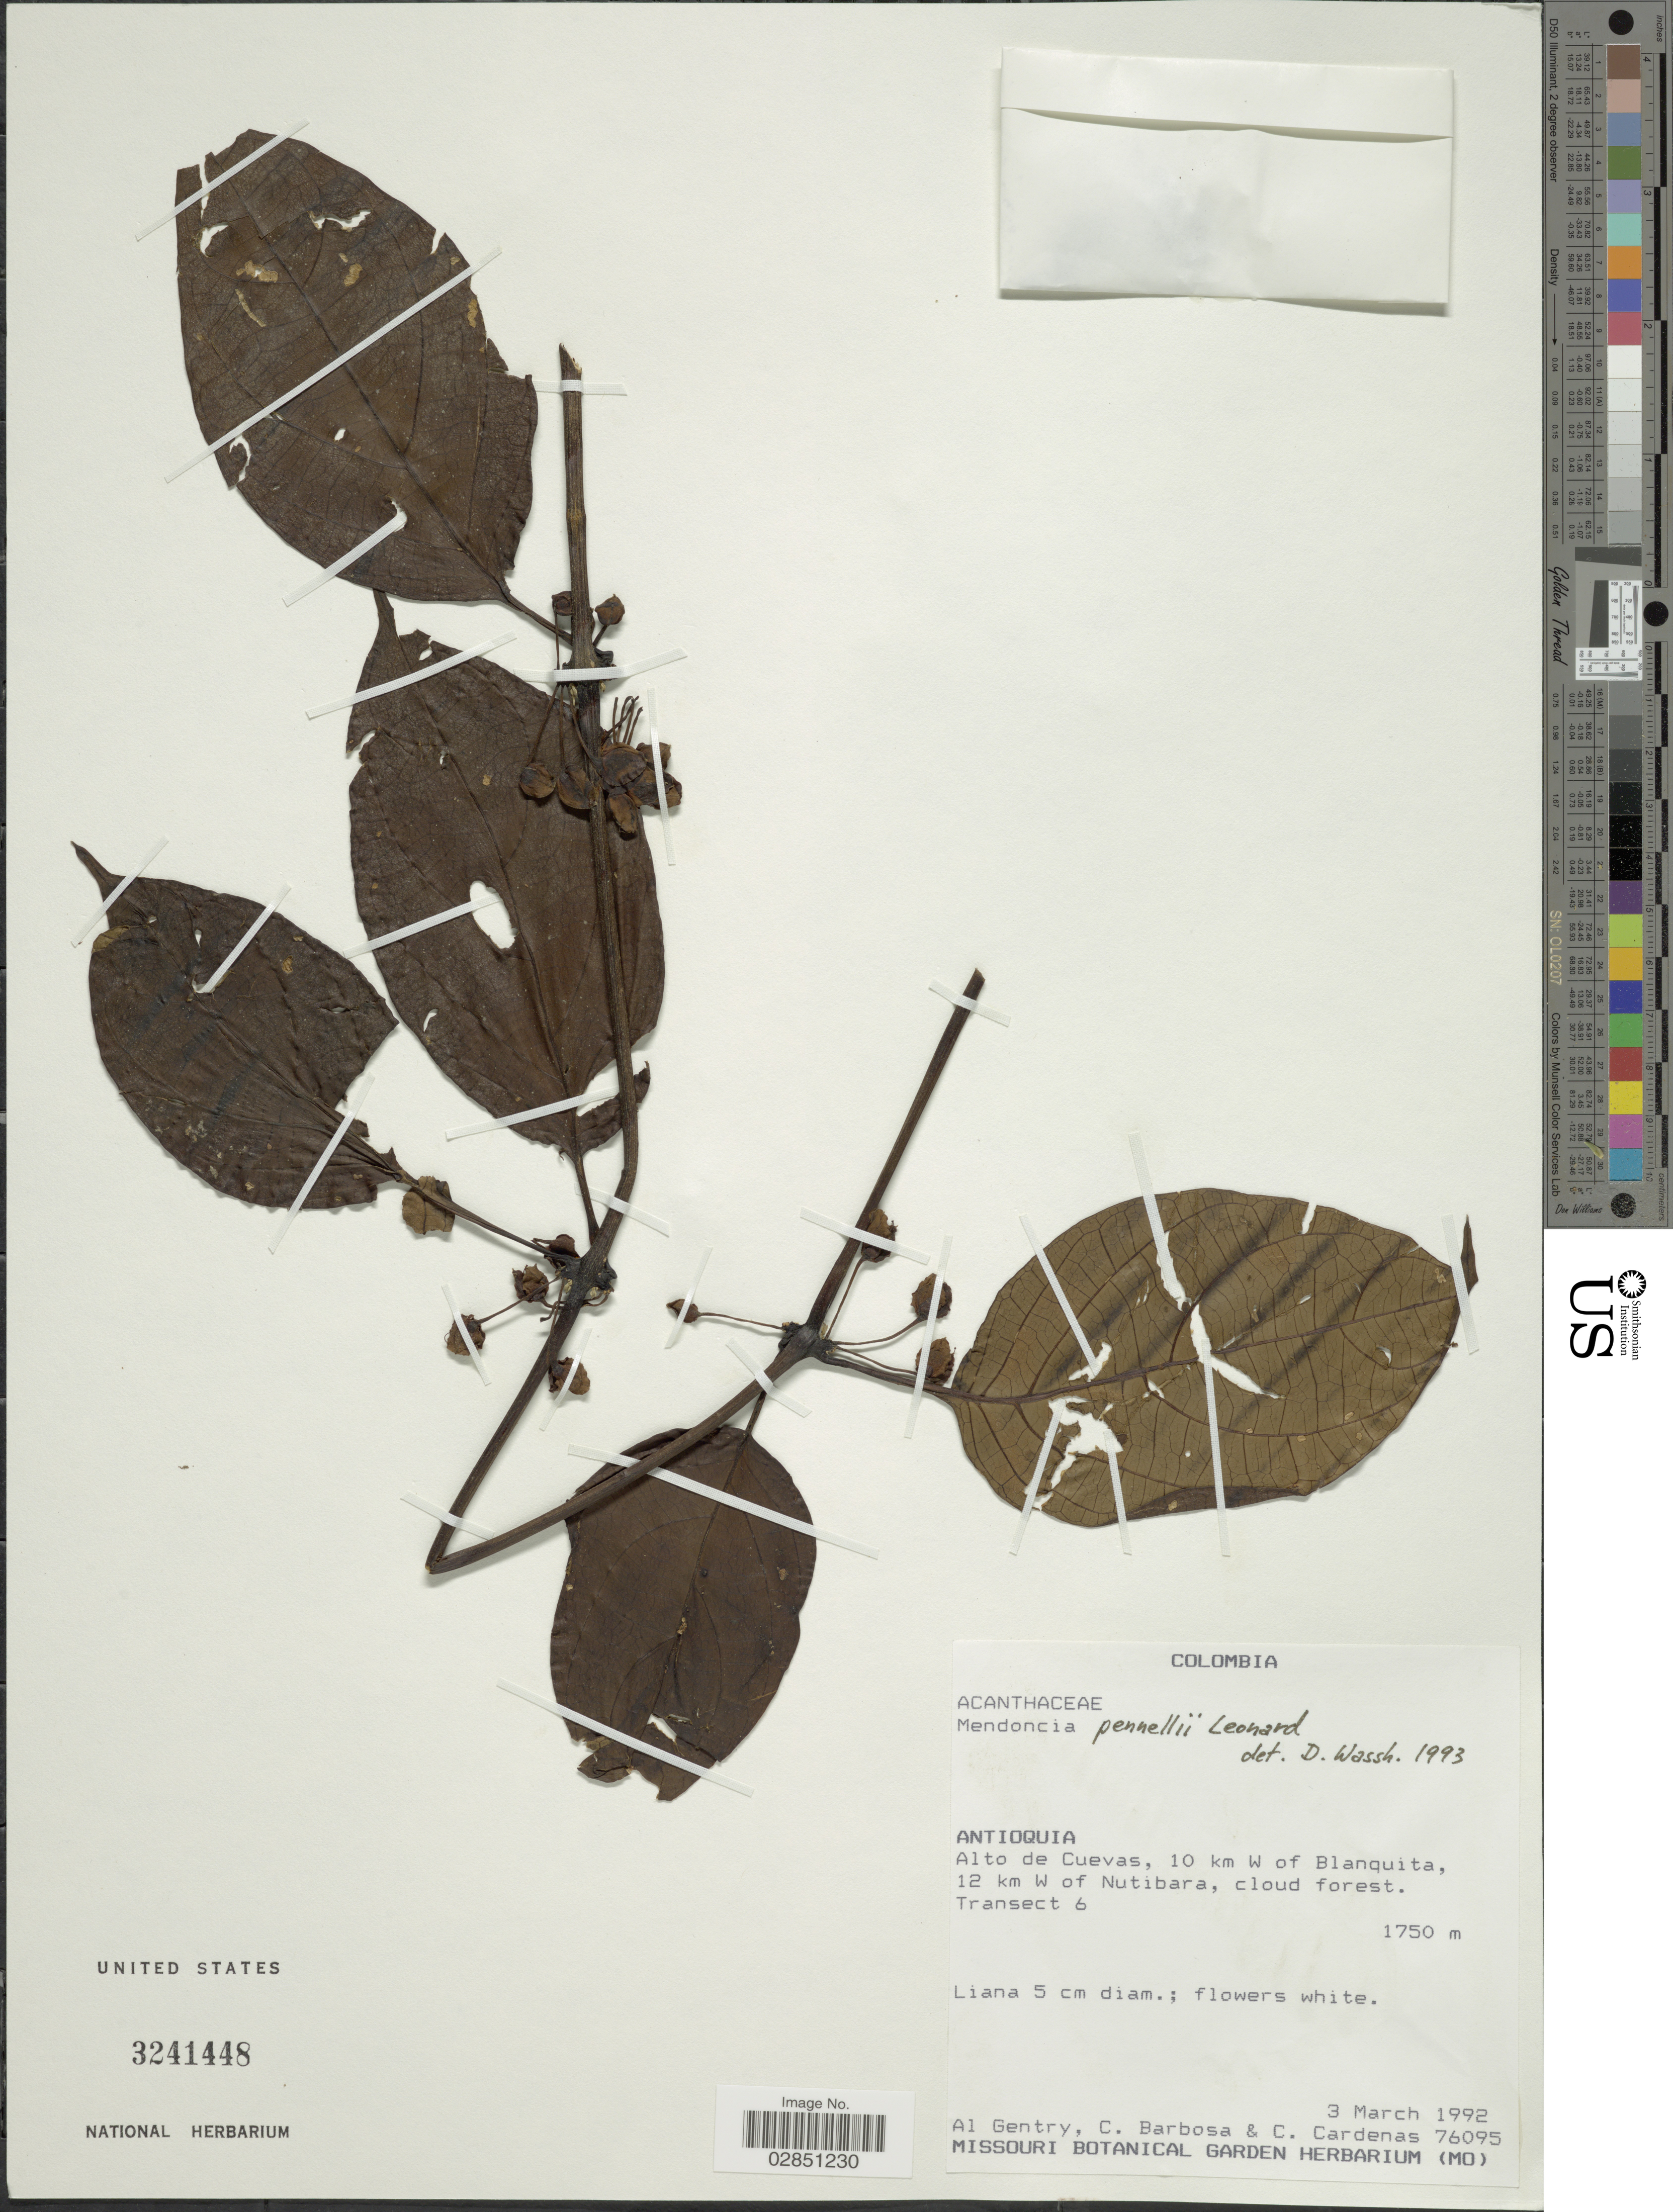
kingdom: Plantae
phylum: Tracheophyta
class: Magnoliopsida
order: Lamiales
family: Acanthaceae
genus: Mendoncia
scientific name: Mendoncia orbicularis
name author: Turrill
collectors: A. H. Gentry, C. E. Barbosa & C. Cardenas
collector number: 76095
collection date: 1992-03-03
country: Colombia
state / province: Antioquia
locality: Alto de Cuevas, 10 km W of Blanquita, 12 km W of Nutibara. Transect 6.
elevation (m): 1750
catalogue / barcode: US 3241448